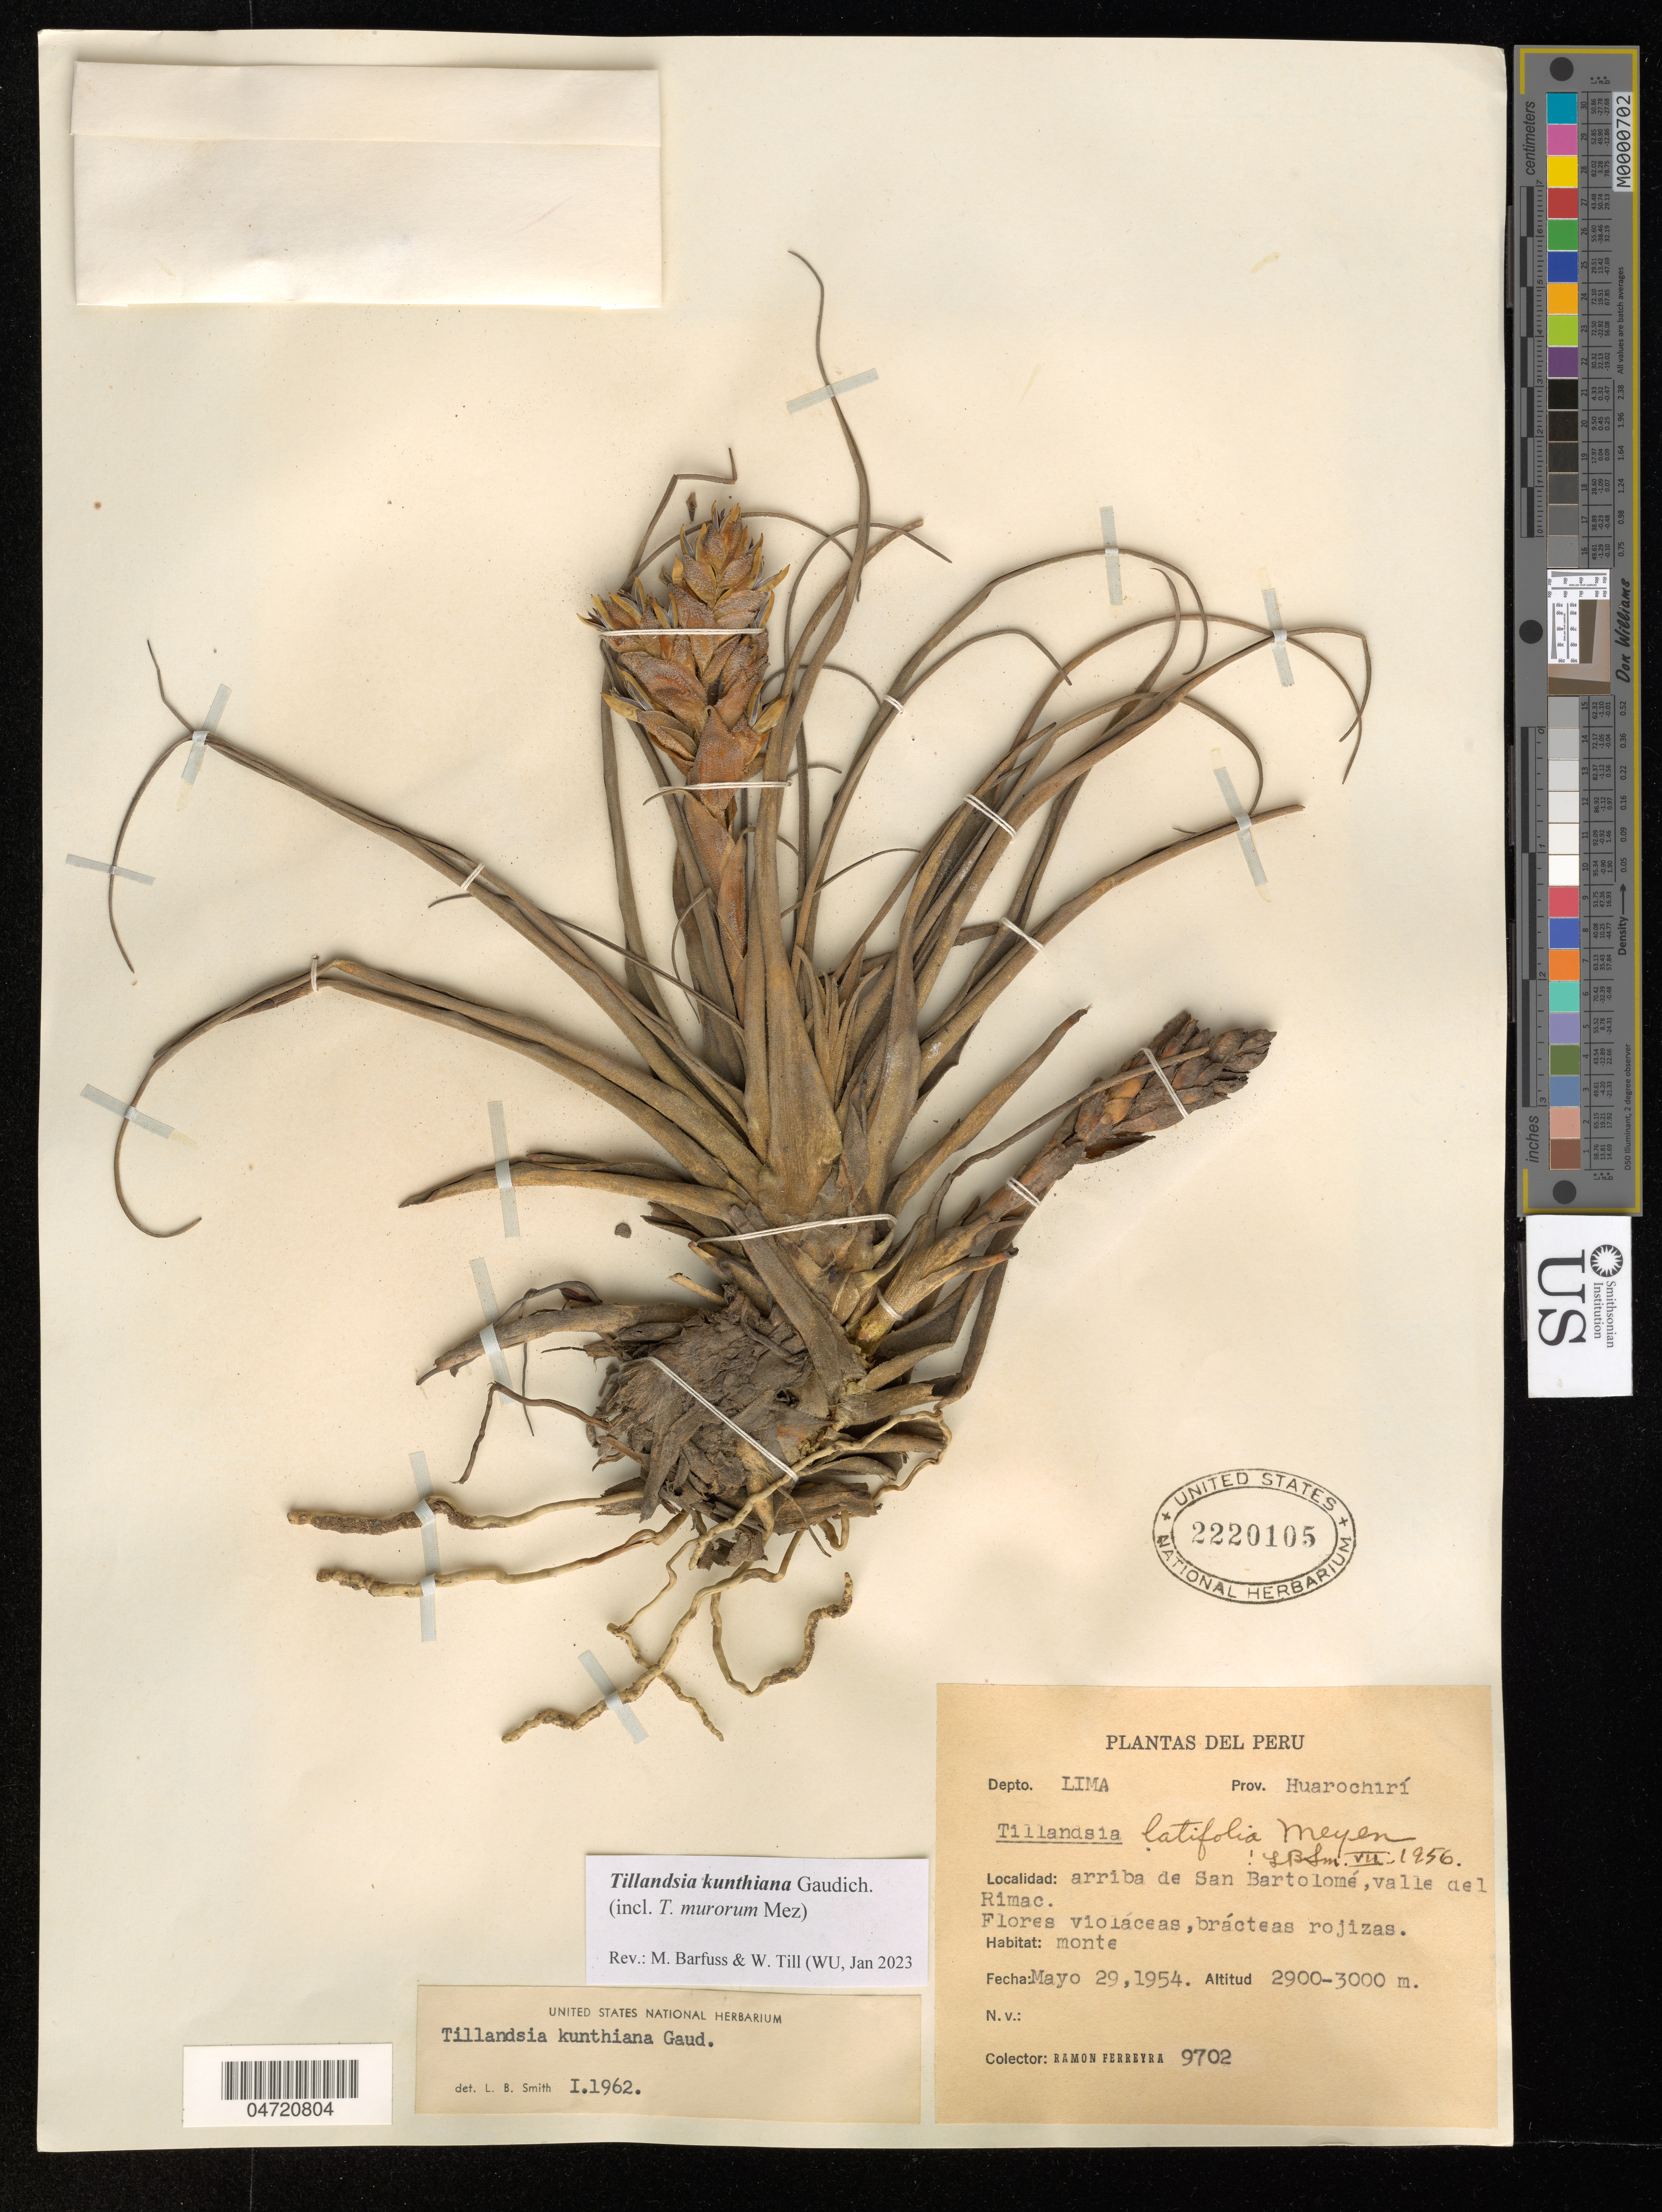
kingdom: Plantae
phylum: Tracheophyta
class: Liliopsida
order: Poales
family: Bromeliaceae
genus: Tillandsia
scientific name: Tillandsia kunthiana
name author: Gaudich.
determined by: Barfuss, Michael H.; Till, W.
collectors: R. A. Ferreyra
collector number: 9702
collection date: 1954-05-29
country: Peru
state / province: Lima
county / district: Huarochirí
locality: Arriba de San Bartolome, entre Lima y Matucana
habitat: Monte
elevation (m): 2900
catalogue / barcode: US 2220105